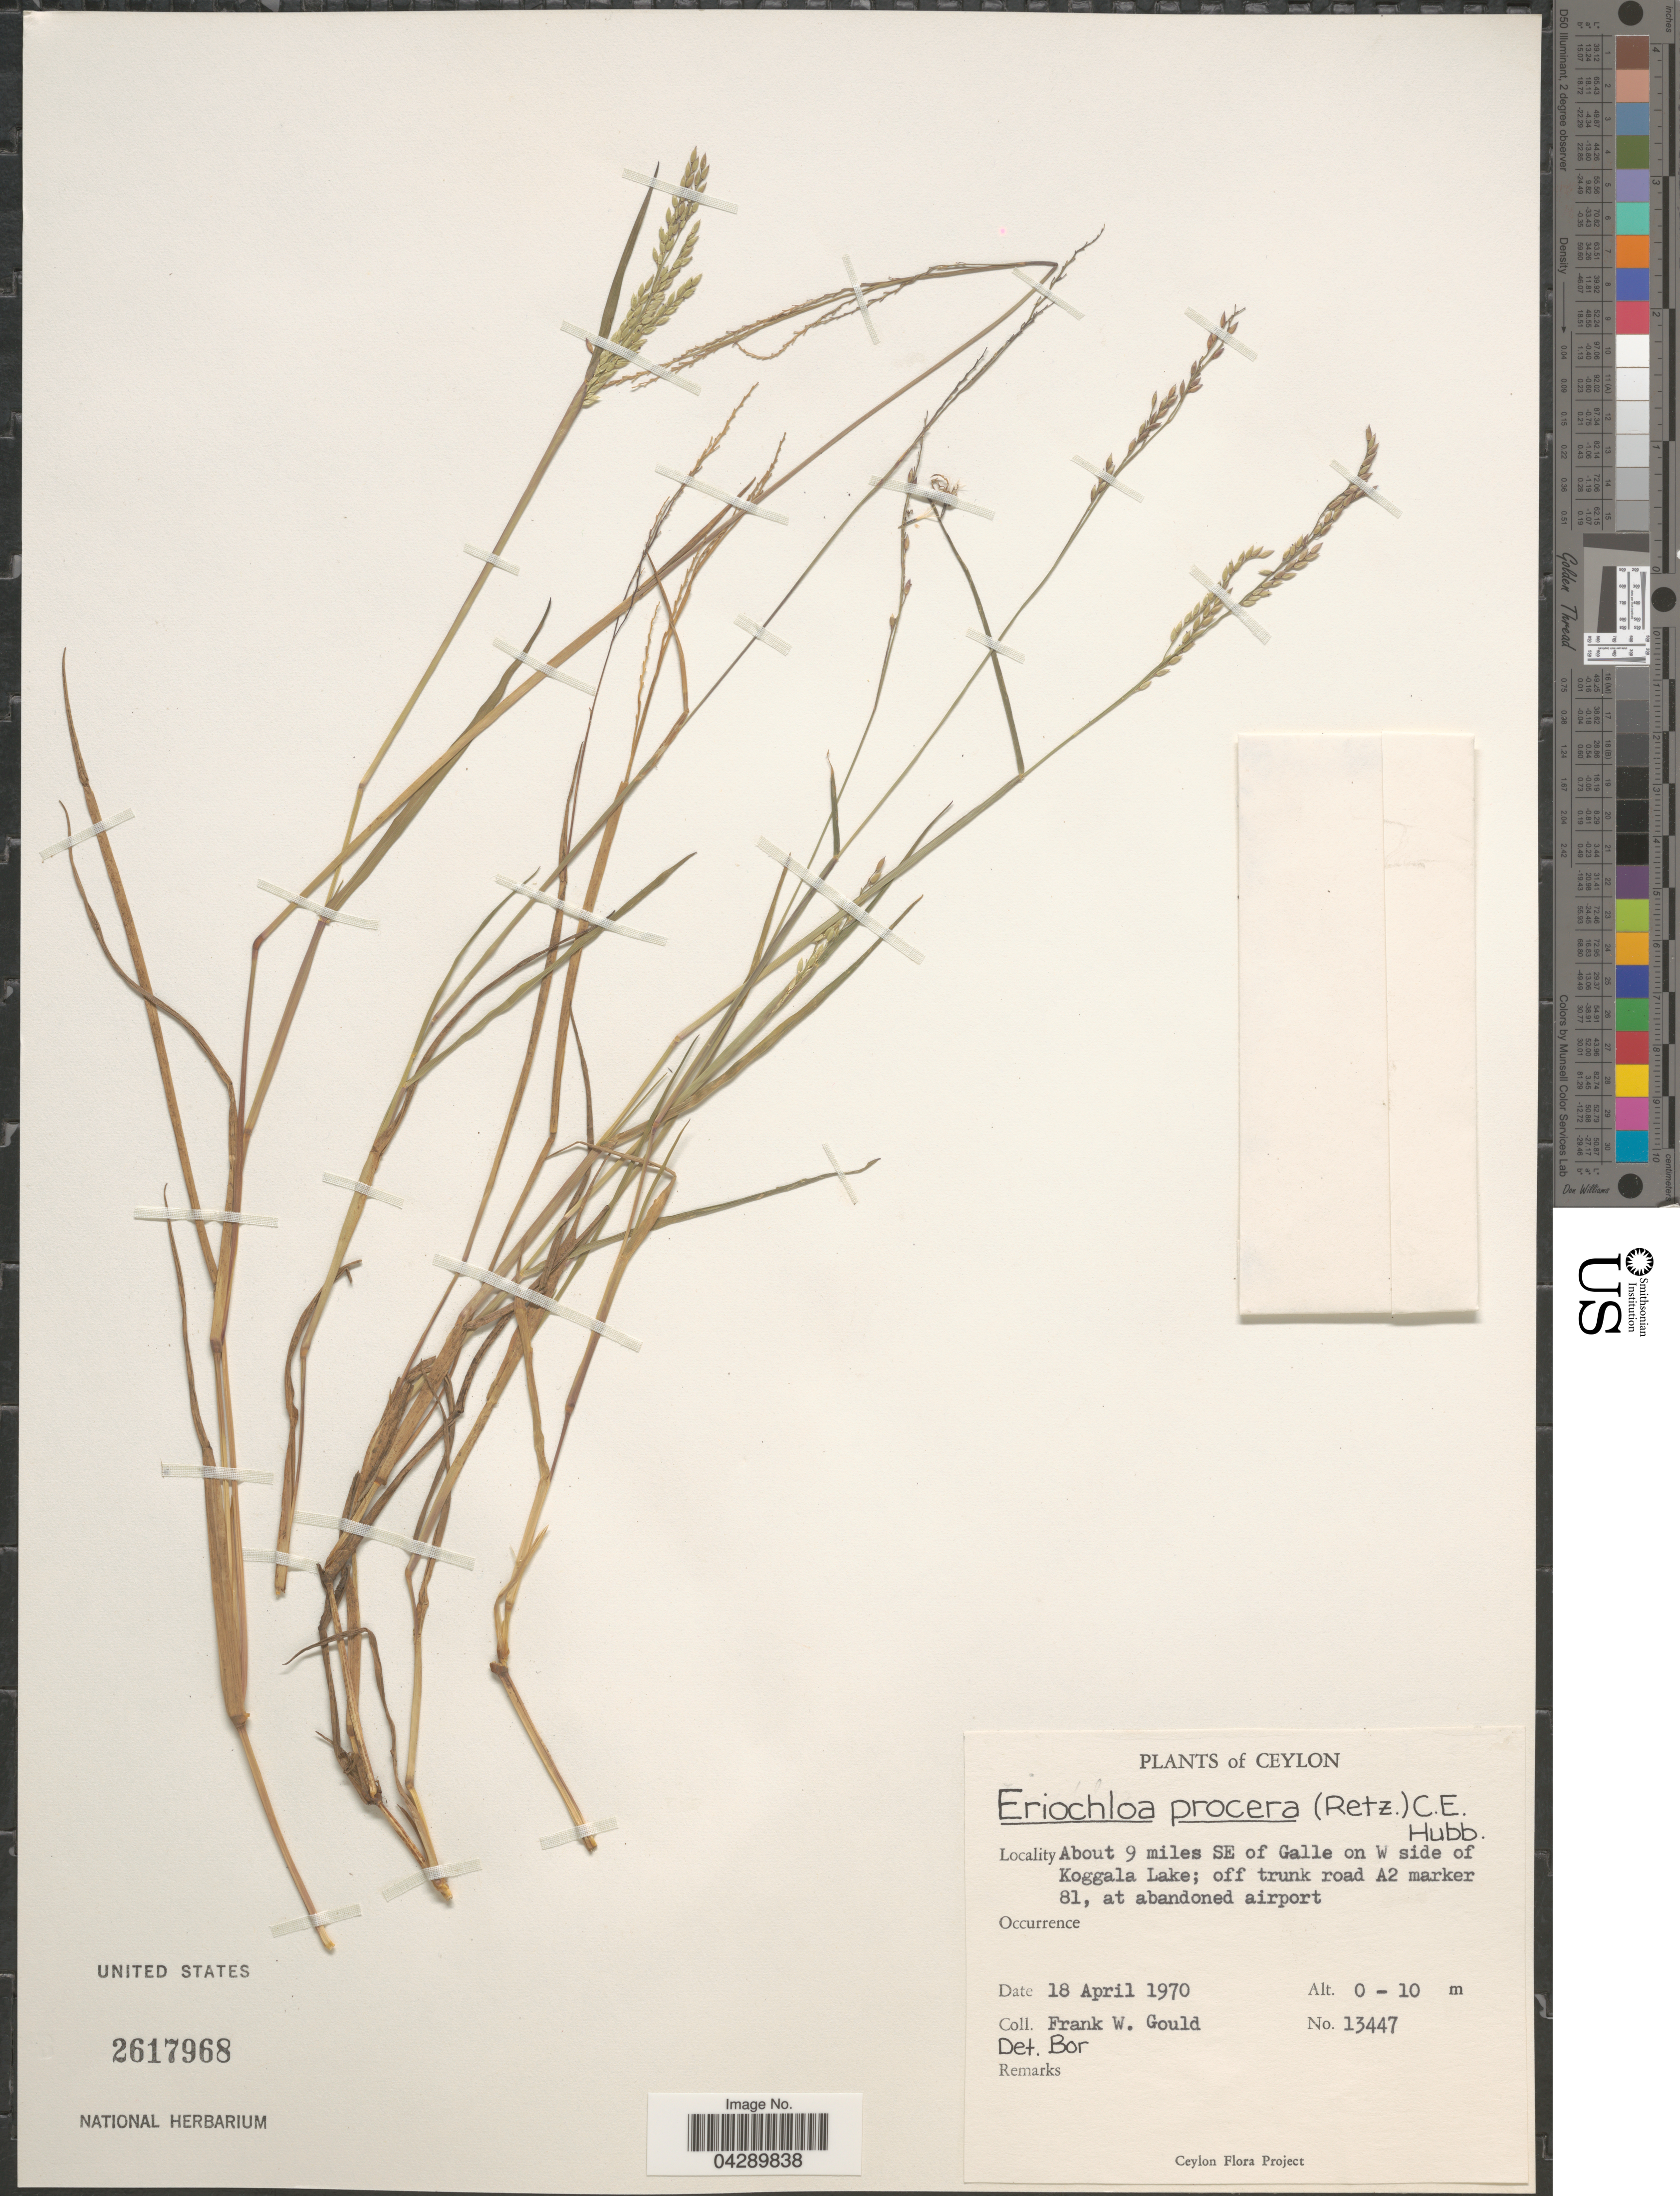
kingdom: Plantae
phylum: Tracheophyta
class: Liliopsida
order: Poales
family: Poaceae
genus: Eriochloa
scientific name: Eriochloa procera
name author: (Retz.) C.E. Hubb.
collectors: F. W. Gould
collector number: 13447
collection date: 1970-04-18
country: Sri Lanka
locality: Ceylon. About 9 miles SE of Galle on W side of Koggala Lake; off truk road A2 marker 81, at abandoned airport.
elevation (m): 0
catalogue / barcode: US 2617968